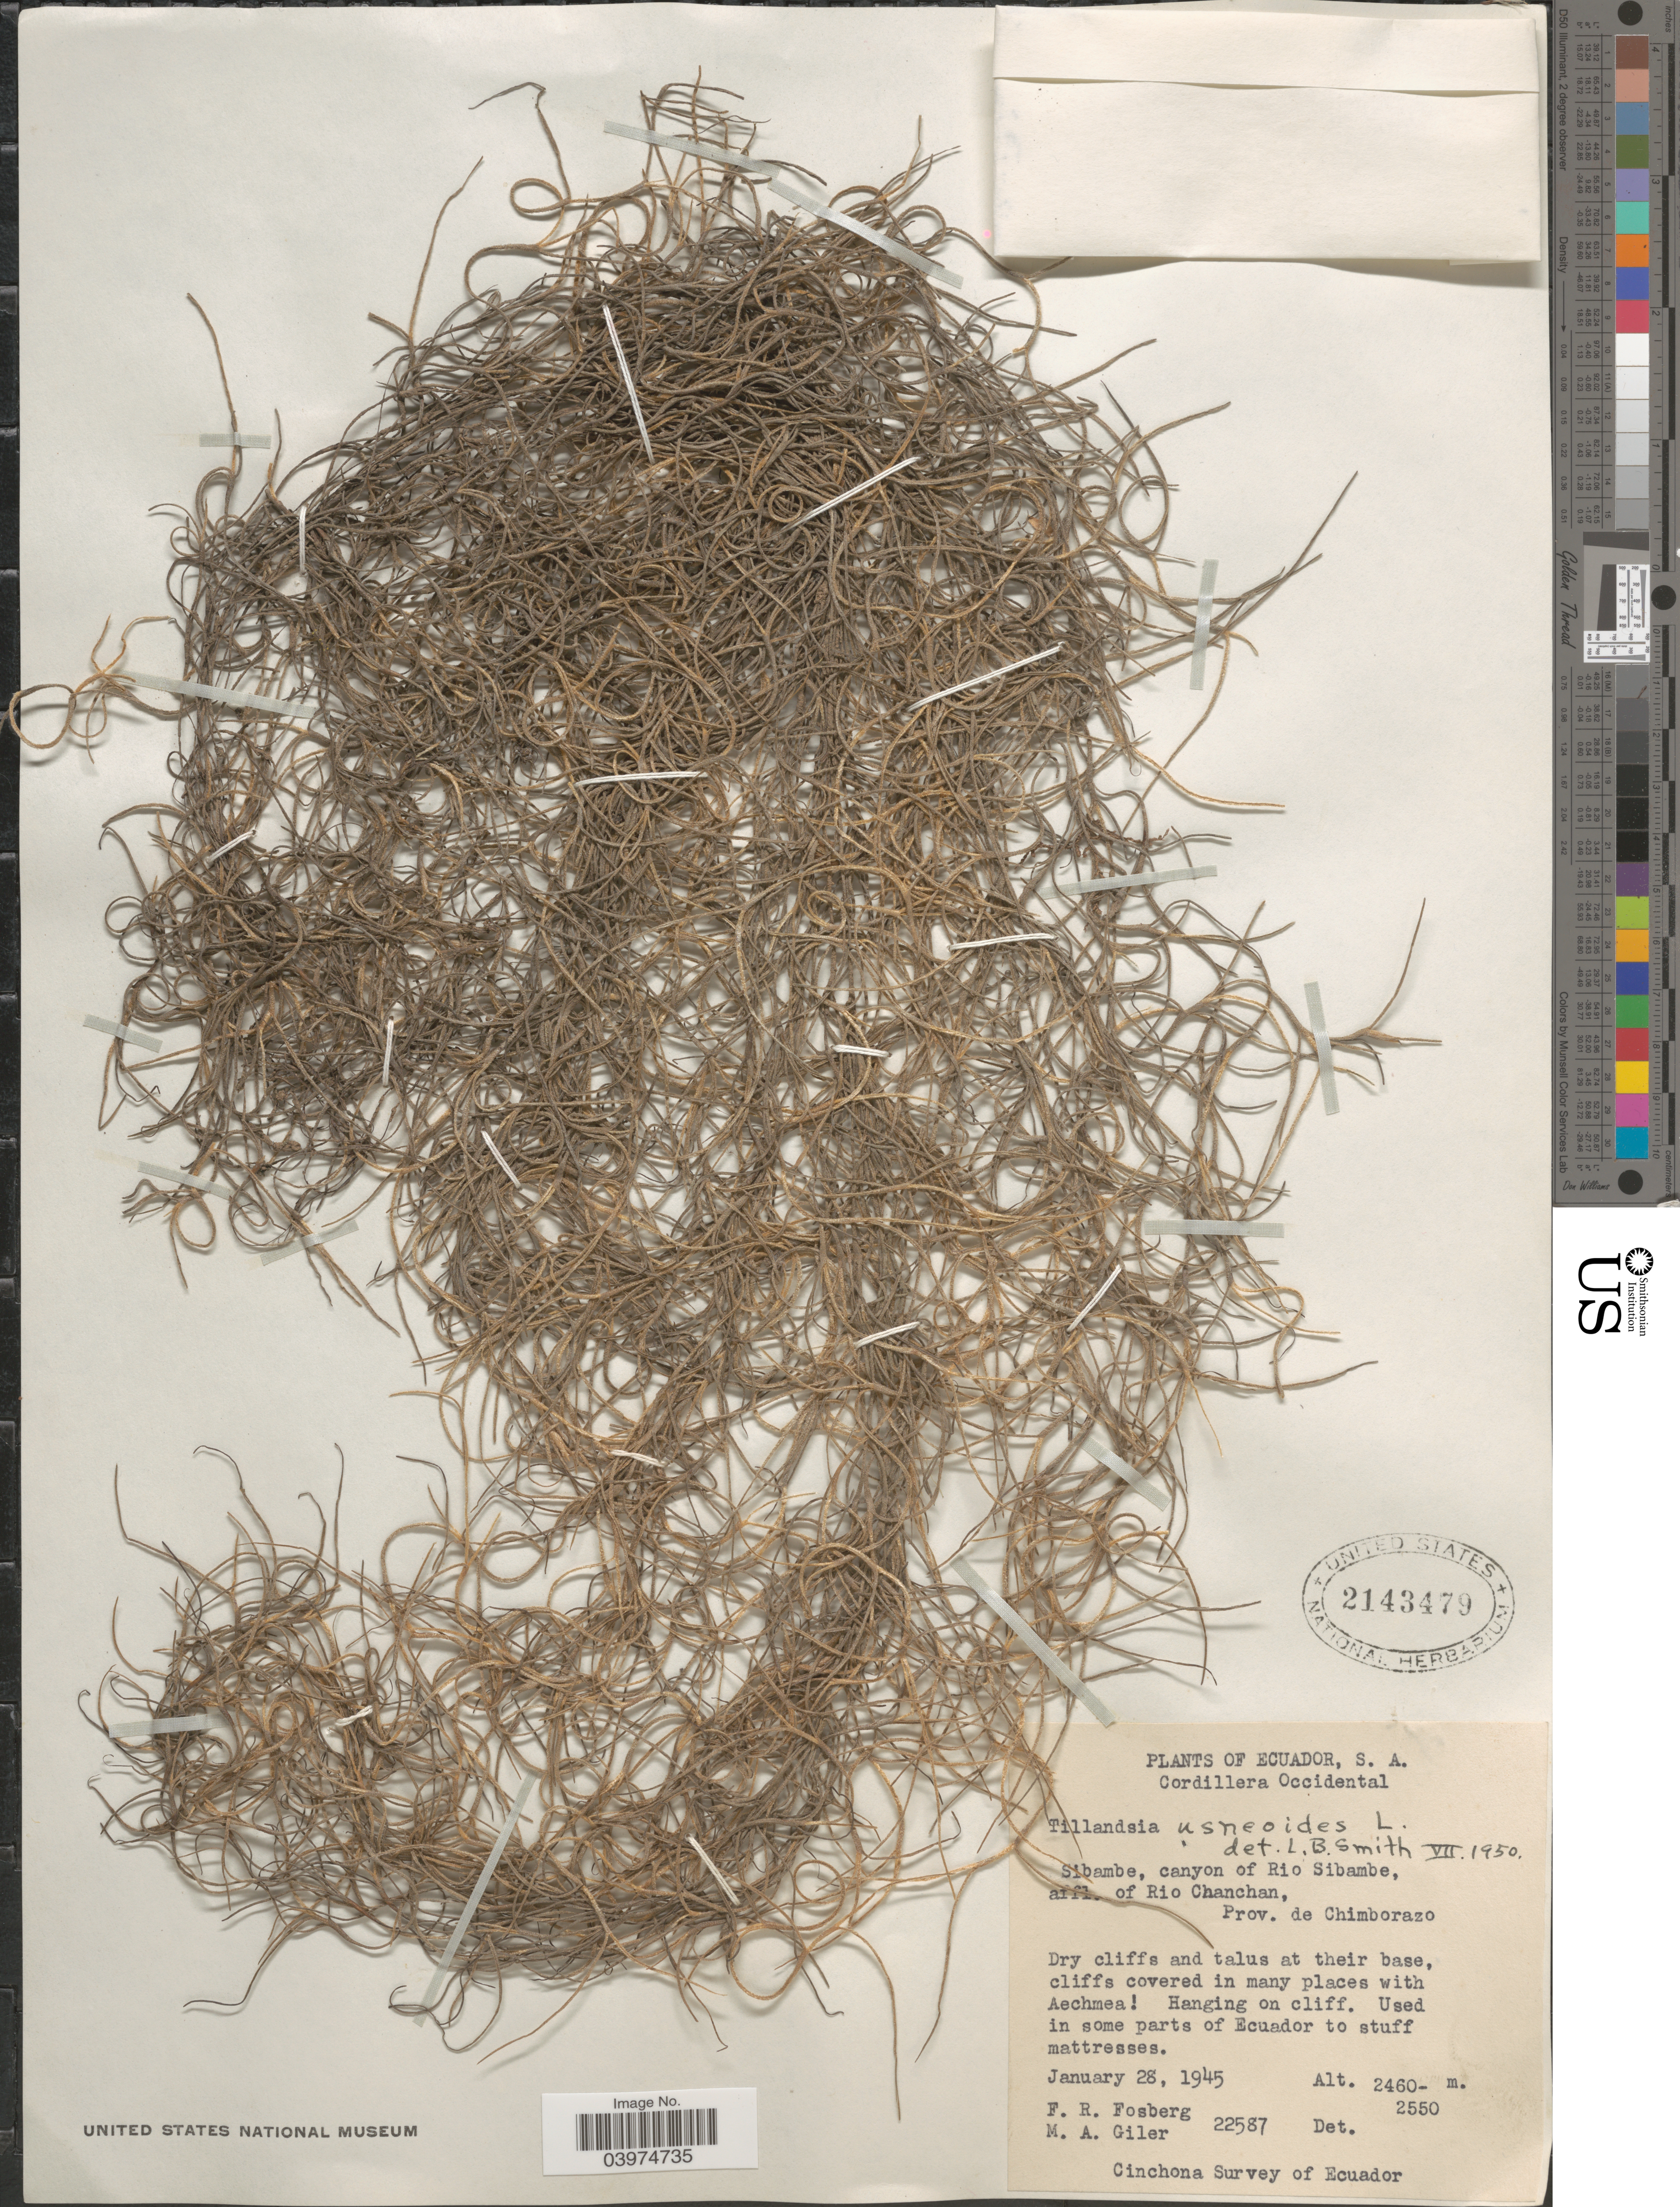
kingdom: Plantae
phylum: Tracheophyta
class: Liliopsida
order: Poales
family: Bromeliaceae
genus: Tillandsia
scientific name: Tillandsia usneoides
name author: (L.) L.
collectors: F. R. Fosberg & M. Giler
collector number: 22587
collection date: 1945-01-28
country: Ecuador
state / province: Chimborazo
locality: Cordillera Occidental. Sibambe, canyon of Rio Sibambe, affl. of Rio Chanchan, Prov. de Chimborazo. Cinchona Survey.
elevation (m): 2460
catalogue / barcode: US 2143479